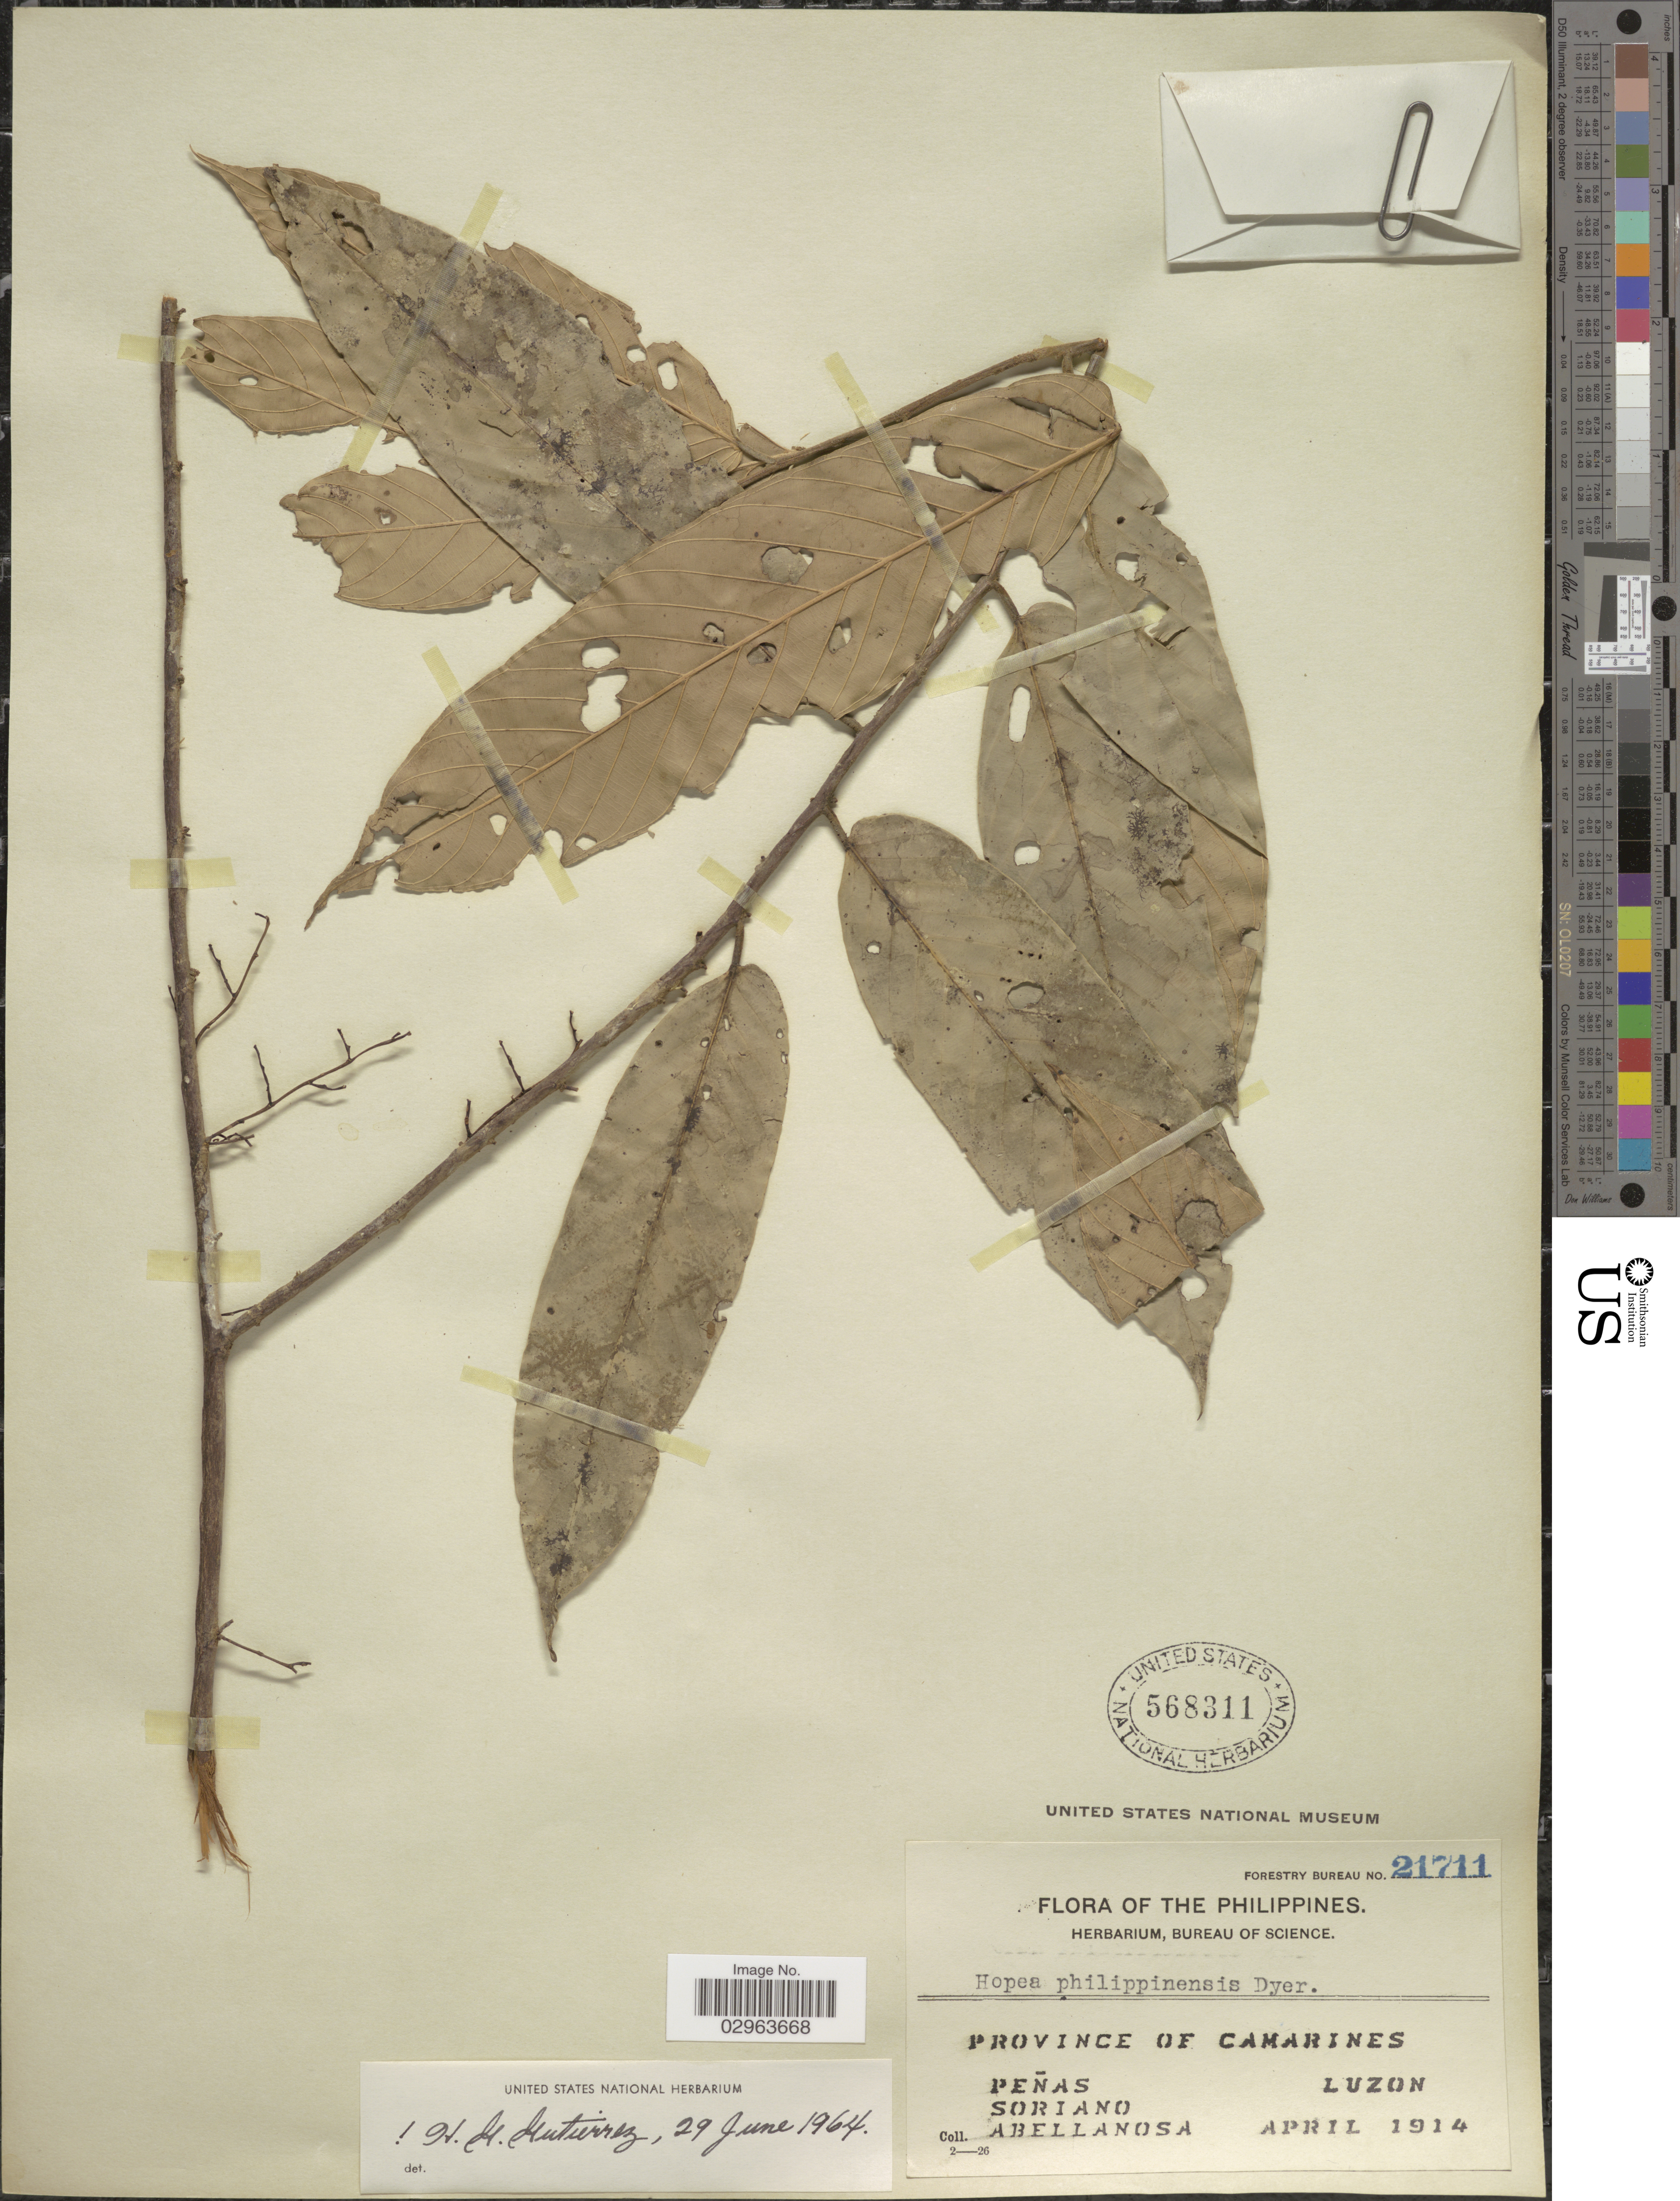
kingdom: Plantae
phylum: Tracheophyta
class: Magnoliopsida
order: Malvales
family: Dipterocarpaceae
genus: Hopea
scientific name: Hopea philippinensis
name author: Dyer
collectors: Peñas, -. Soriano & -. Abellanosa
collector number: Forestry Bureau 21711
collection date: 1914-04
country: Philippines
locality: Province of Camarines. Luzon.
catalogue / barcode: US 568311